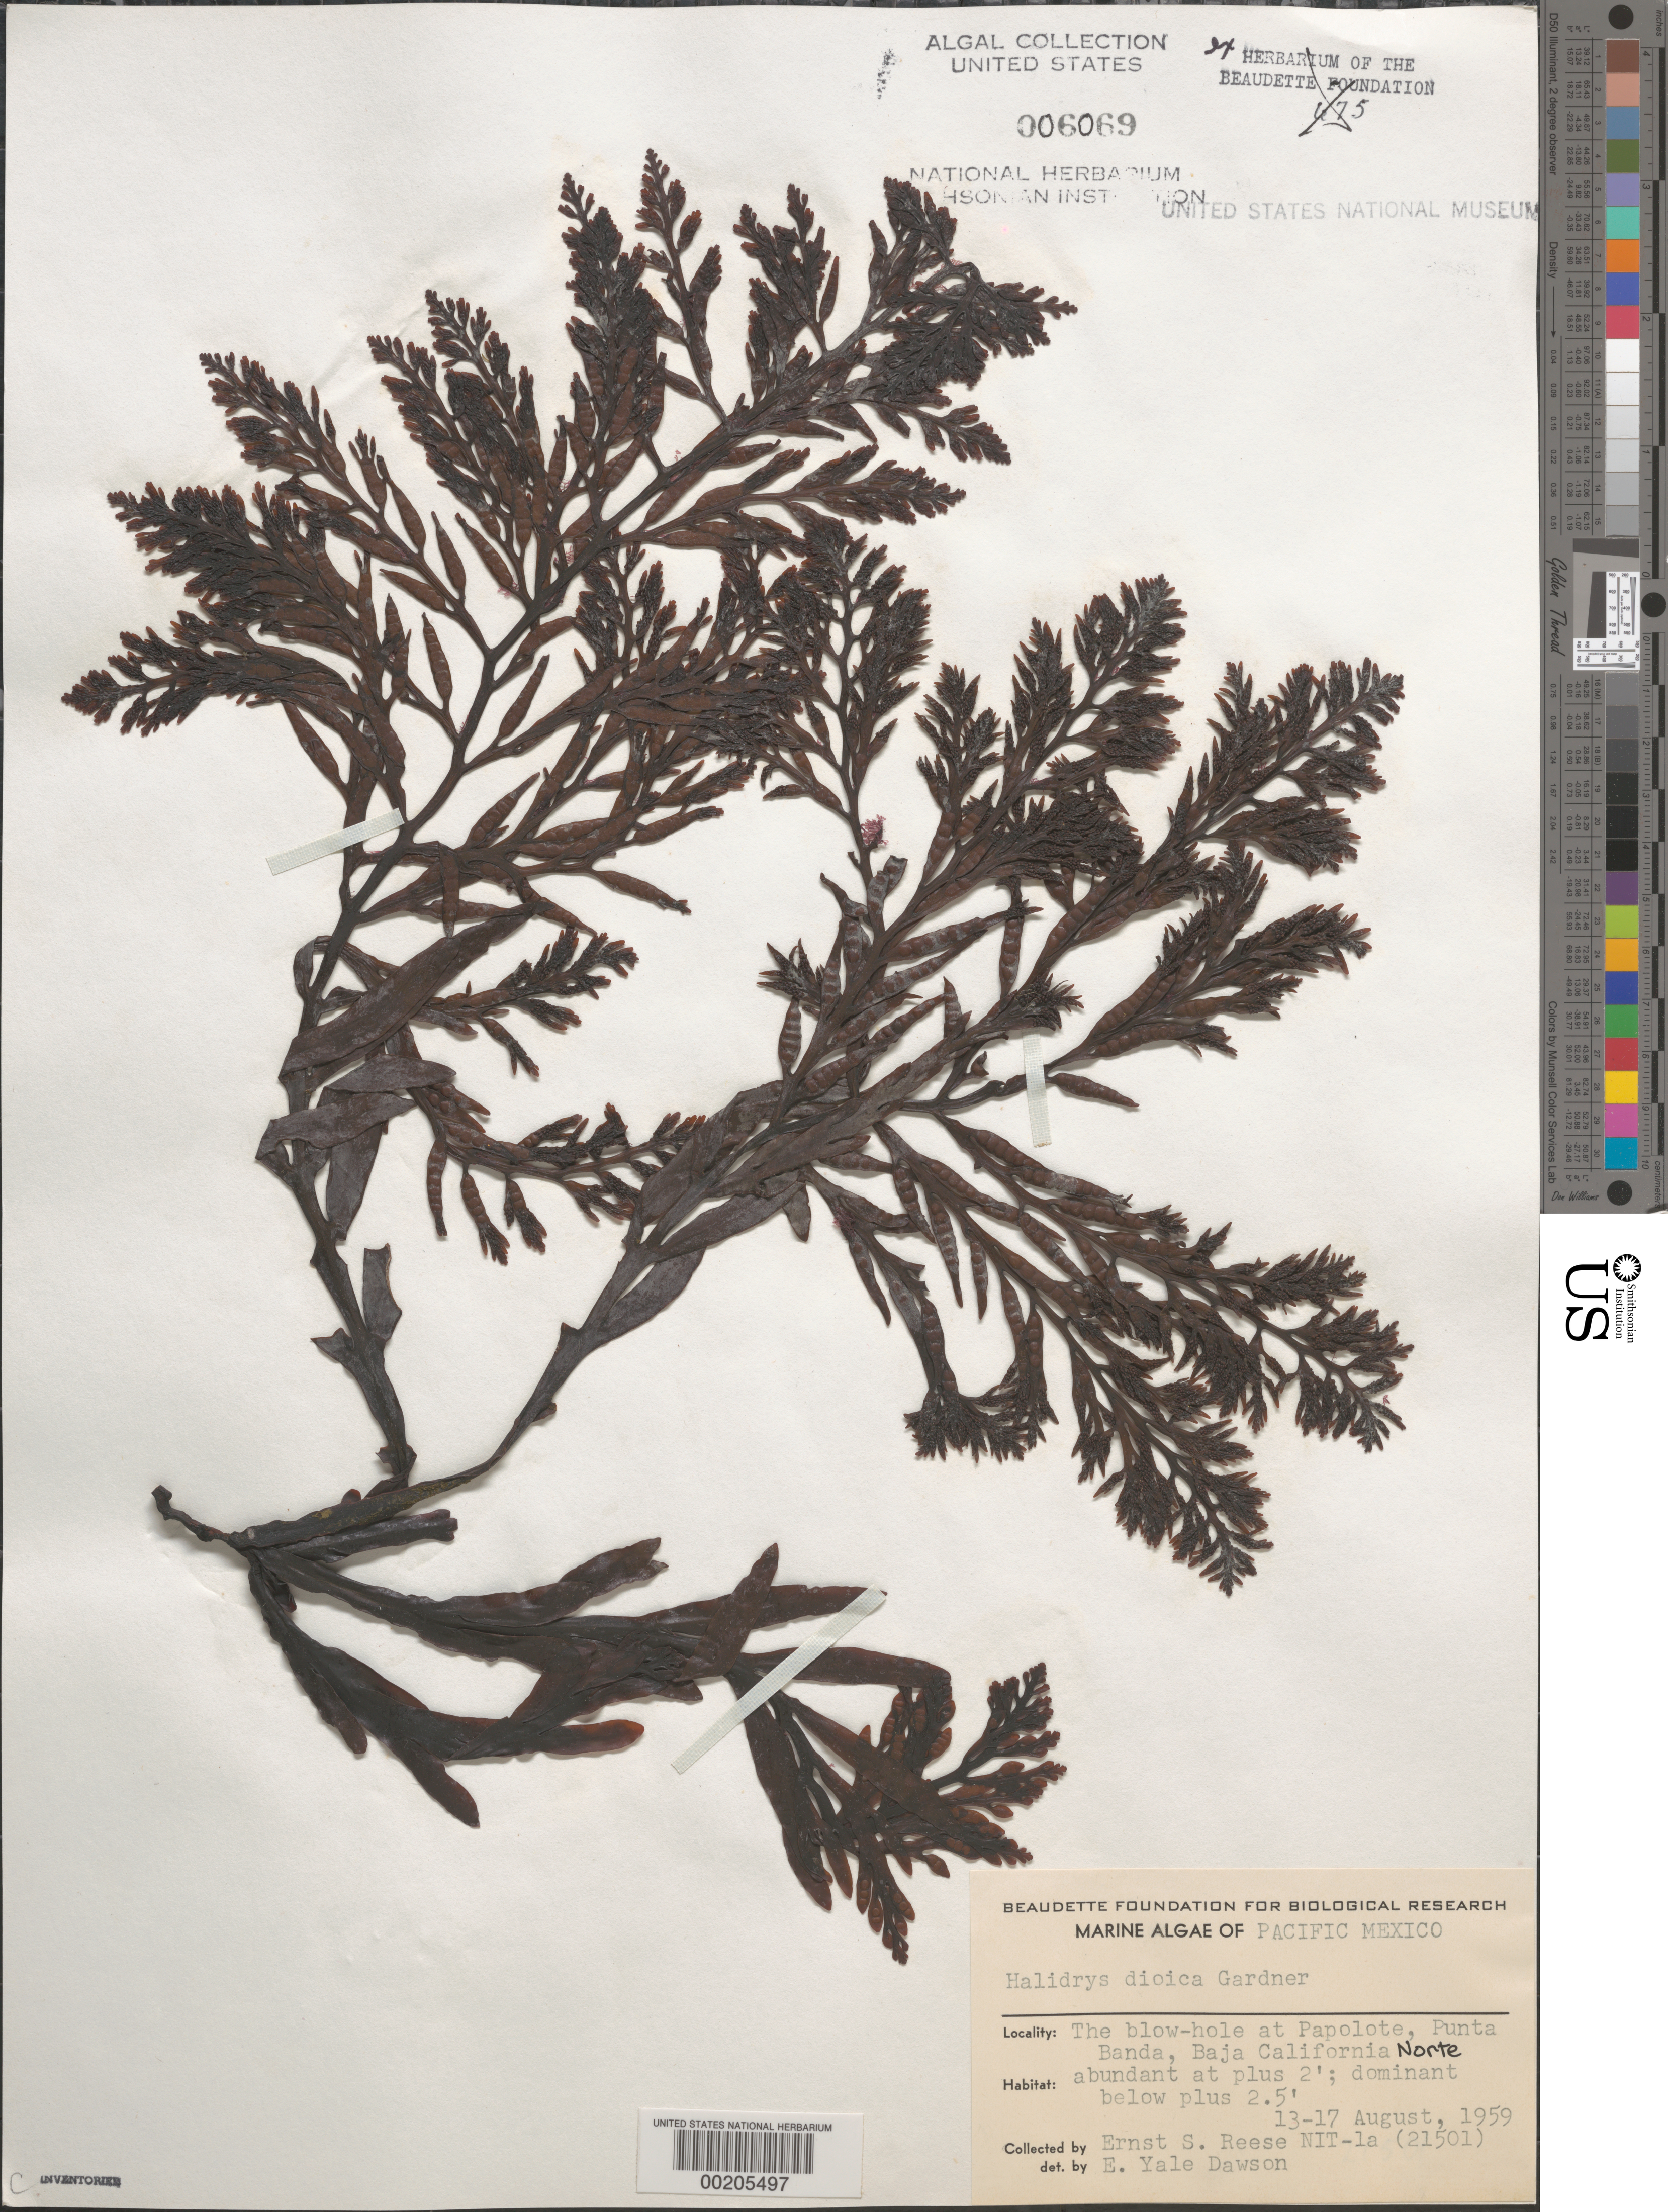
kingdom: Chromista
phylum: Ochrophyta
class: Phaeophyceae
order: Fucales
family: Sargassaceae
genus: Halidrys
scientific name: Halidrys dioica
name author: N.L. Gardner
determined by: Dawson, E. Y.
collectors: E. Reese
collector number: EYD 21501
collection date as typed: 13 Aug 1959 TO 17 Aug 1959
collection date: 1959-08-13/1959-08-17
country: Mexico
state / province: Baja California Norte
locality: Papalote Blowhole, Punta Banda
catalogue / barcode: US 6069